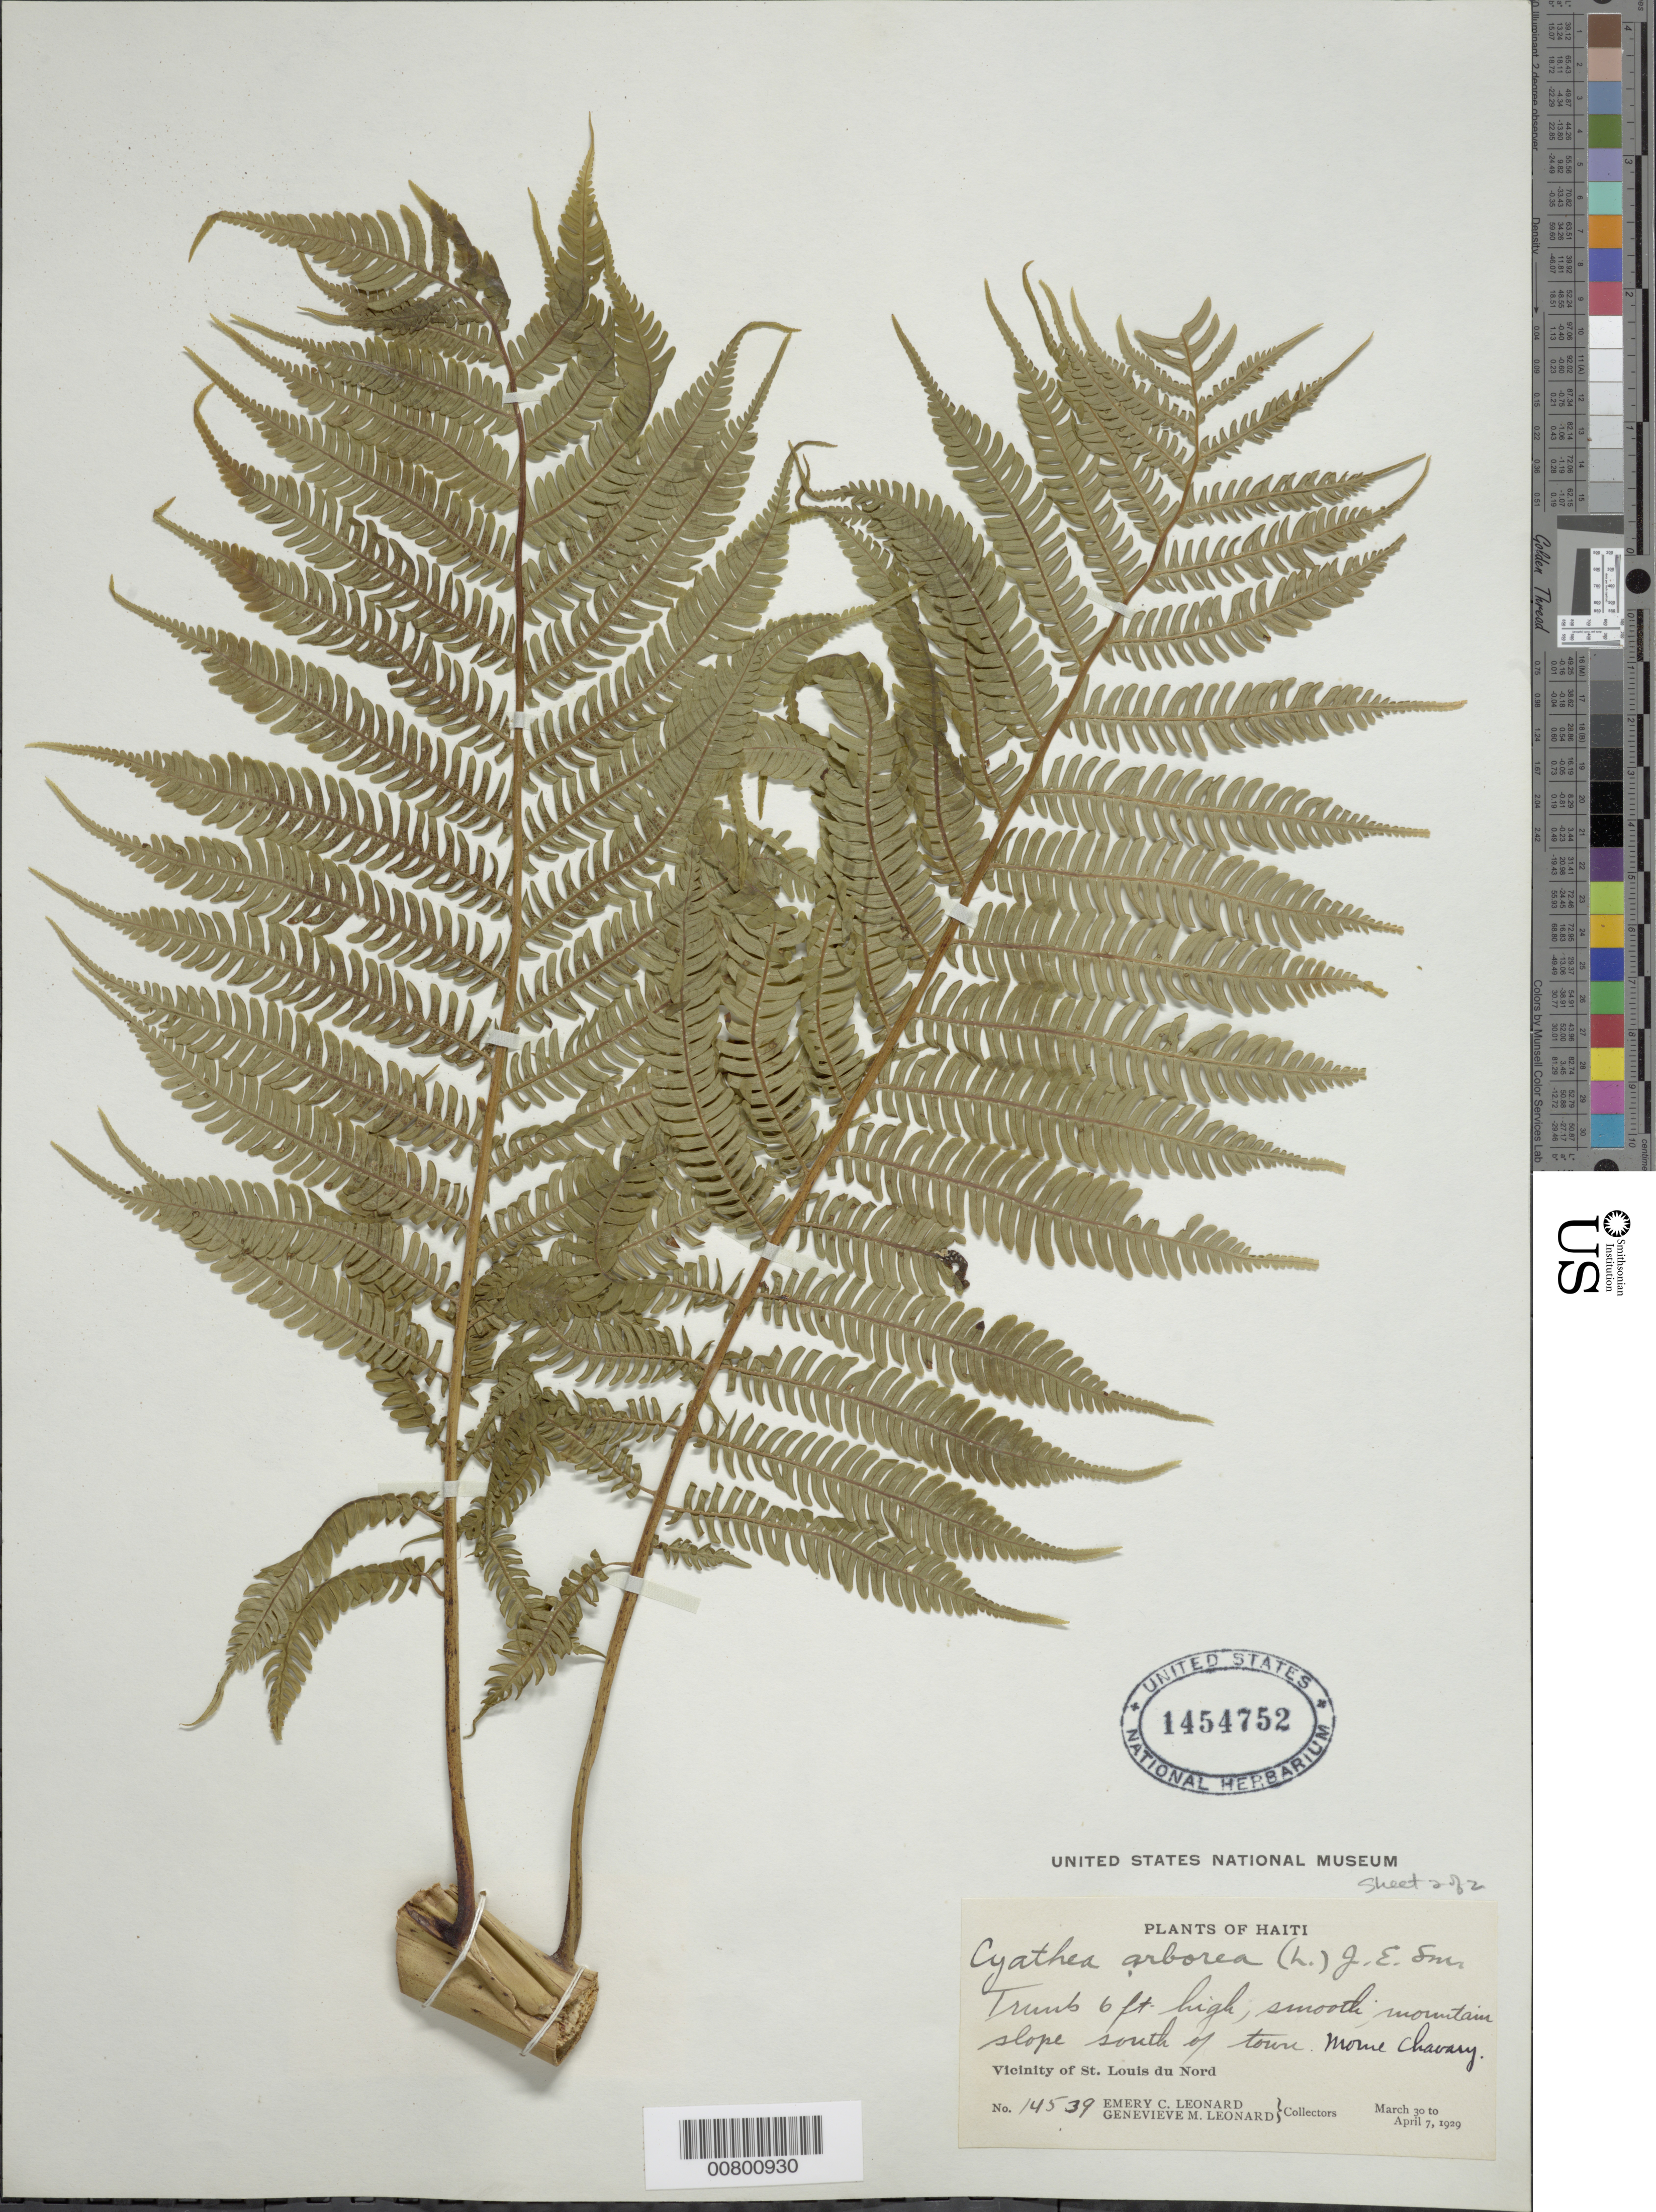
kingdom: Plantae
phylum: Tracheophyta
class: Polypodiopsida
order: Cyatheales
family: Cyatheaceae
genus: Cyathea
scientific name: Cyathea arborea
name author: (L.) Sm.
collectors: E. C. Leonard & G. M. Leonard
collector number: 14539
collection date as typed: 30 Mar 1929 to 07 Apr 1929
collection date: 1929-03-30/1929-04-07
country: Haiti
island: Hispaniola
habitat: Mountain slope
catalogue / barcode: US 1454752